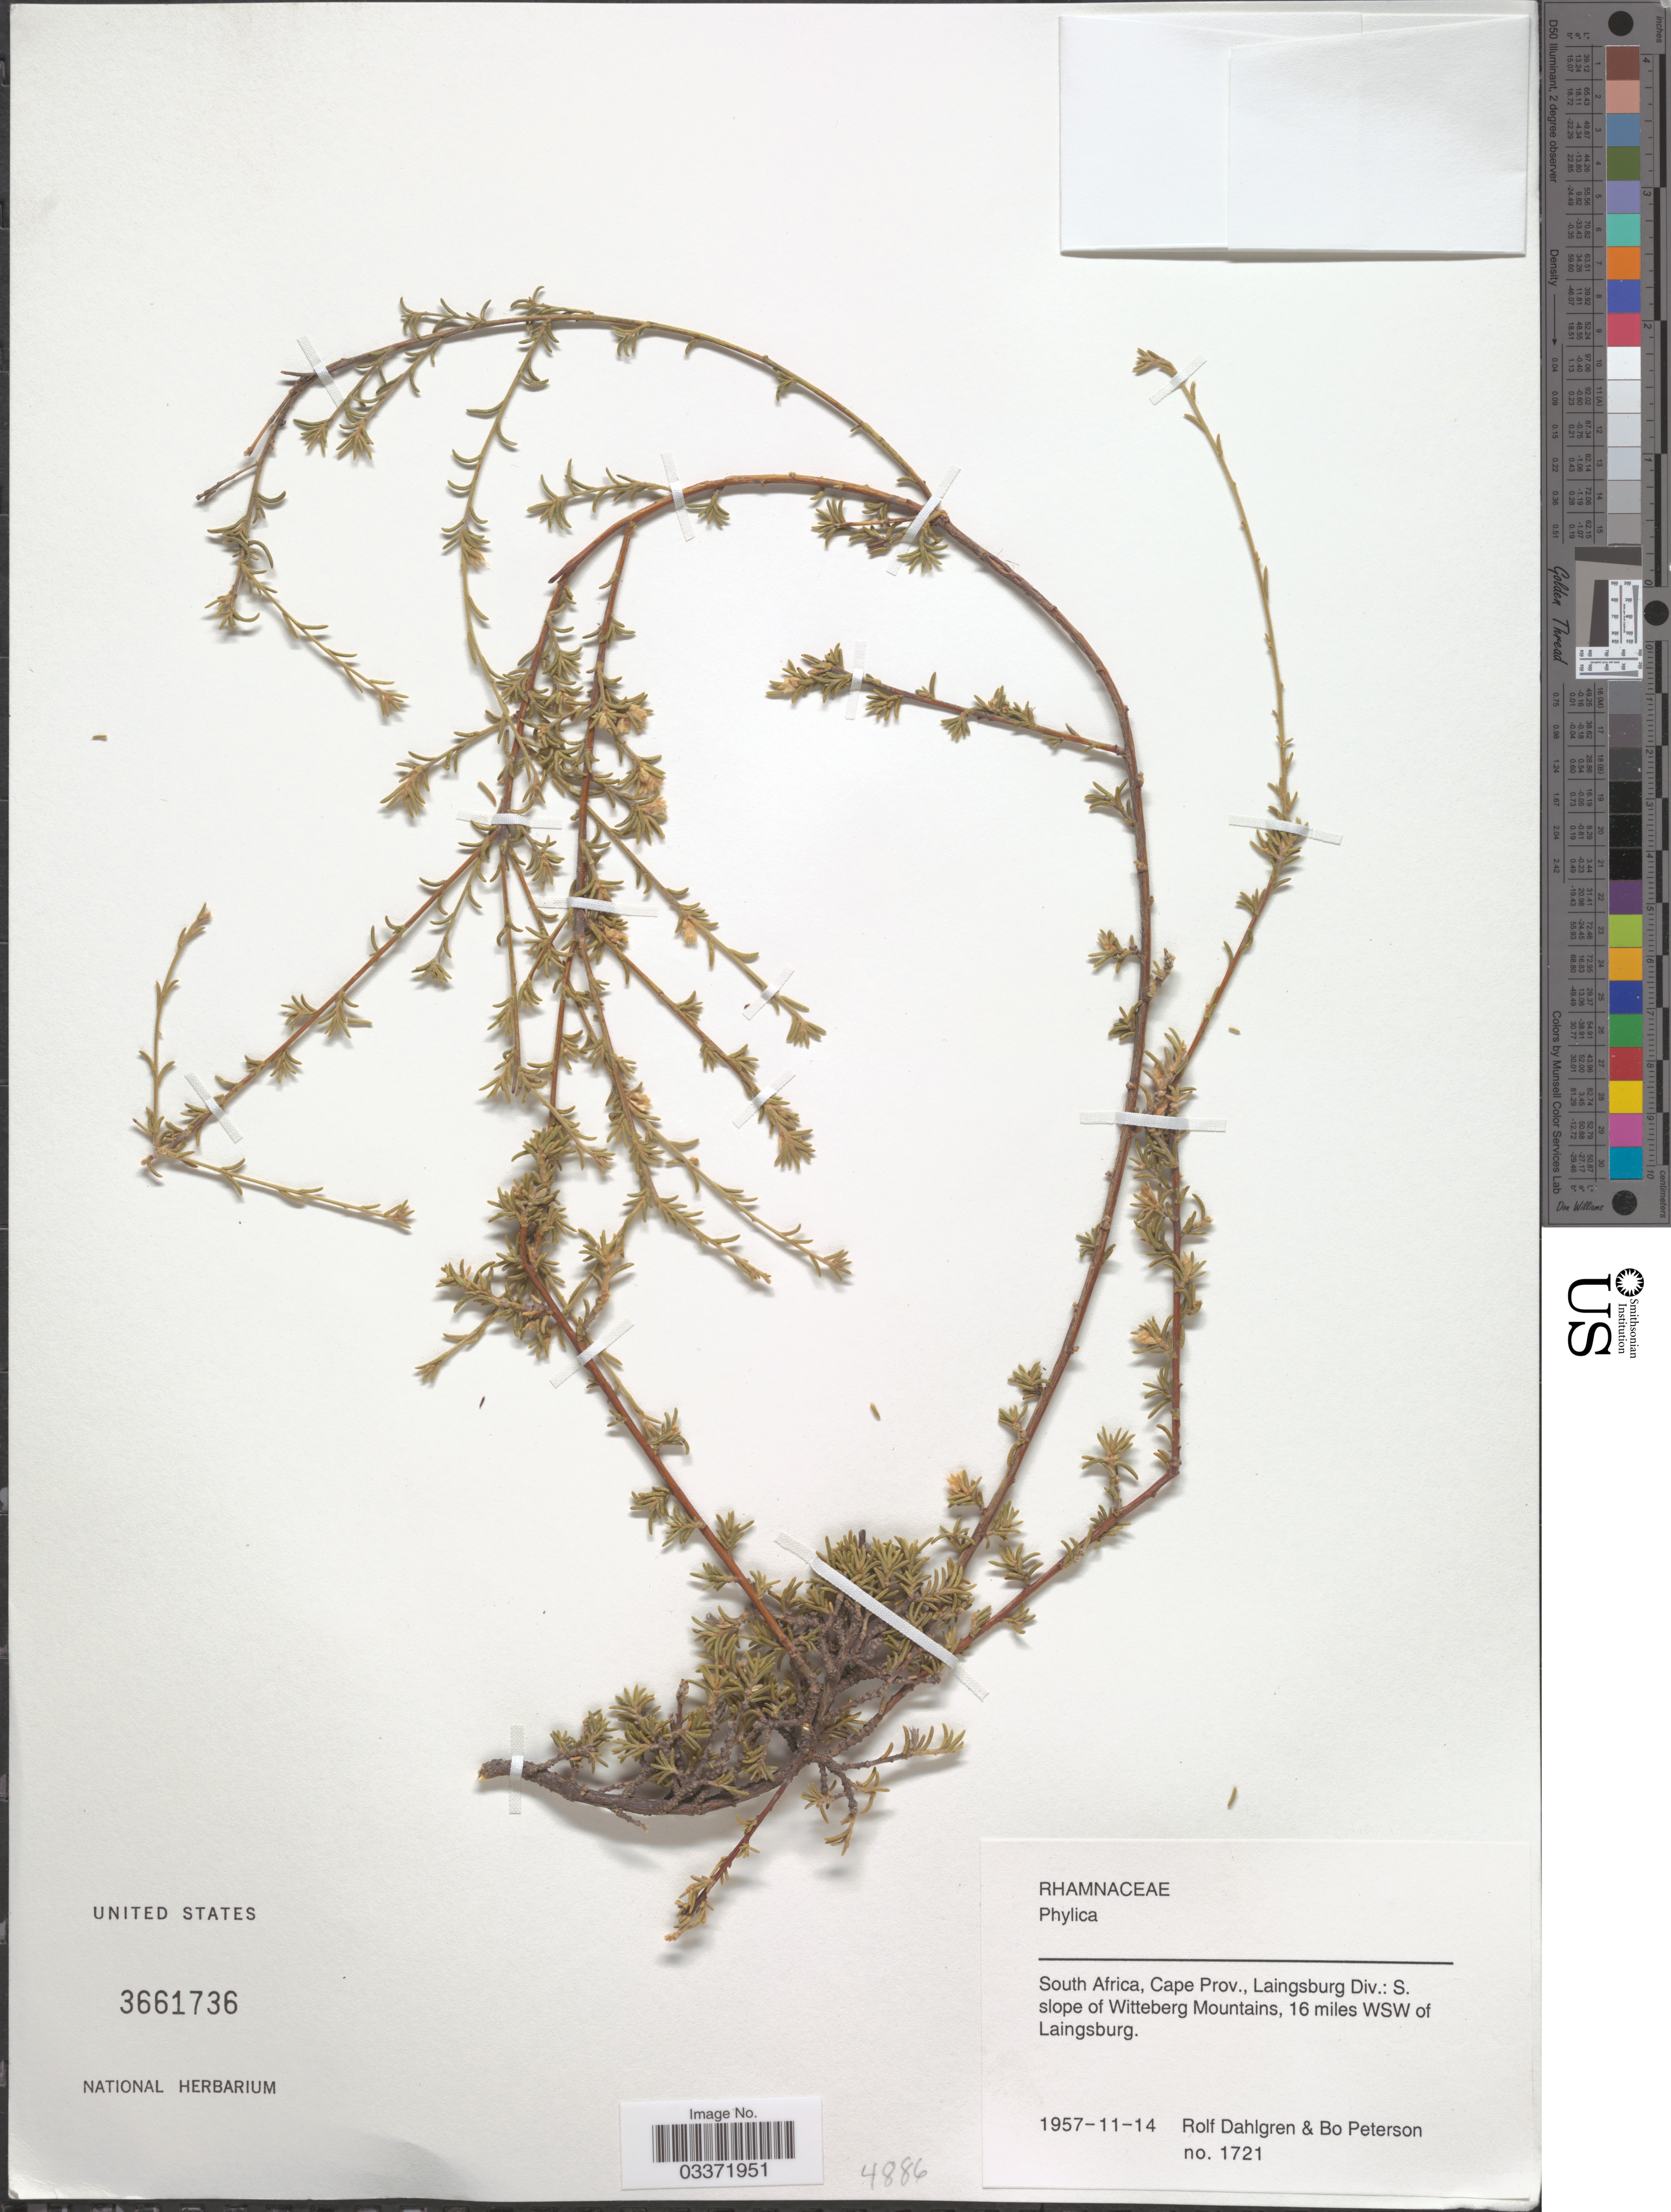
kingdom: Plantae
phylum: Tracheophyta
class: Magnoliopsida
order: Rosales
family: Rhamnaceae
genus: Phylica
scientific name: Phylica sp.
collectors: R. Dahlgren & B. H. Peterson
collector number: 1721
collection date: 1957-11-14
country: South Africa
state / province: Western Cape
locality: Laingsburg Div.: S. slope of Witteberg Mountains, 16 miles WSW of Laingsburg.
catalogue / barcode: US 3661736